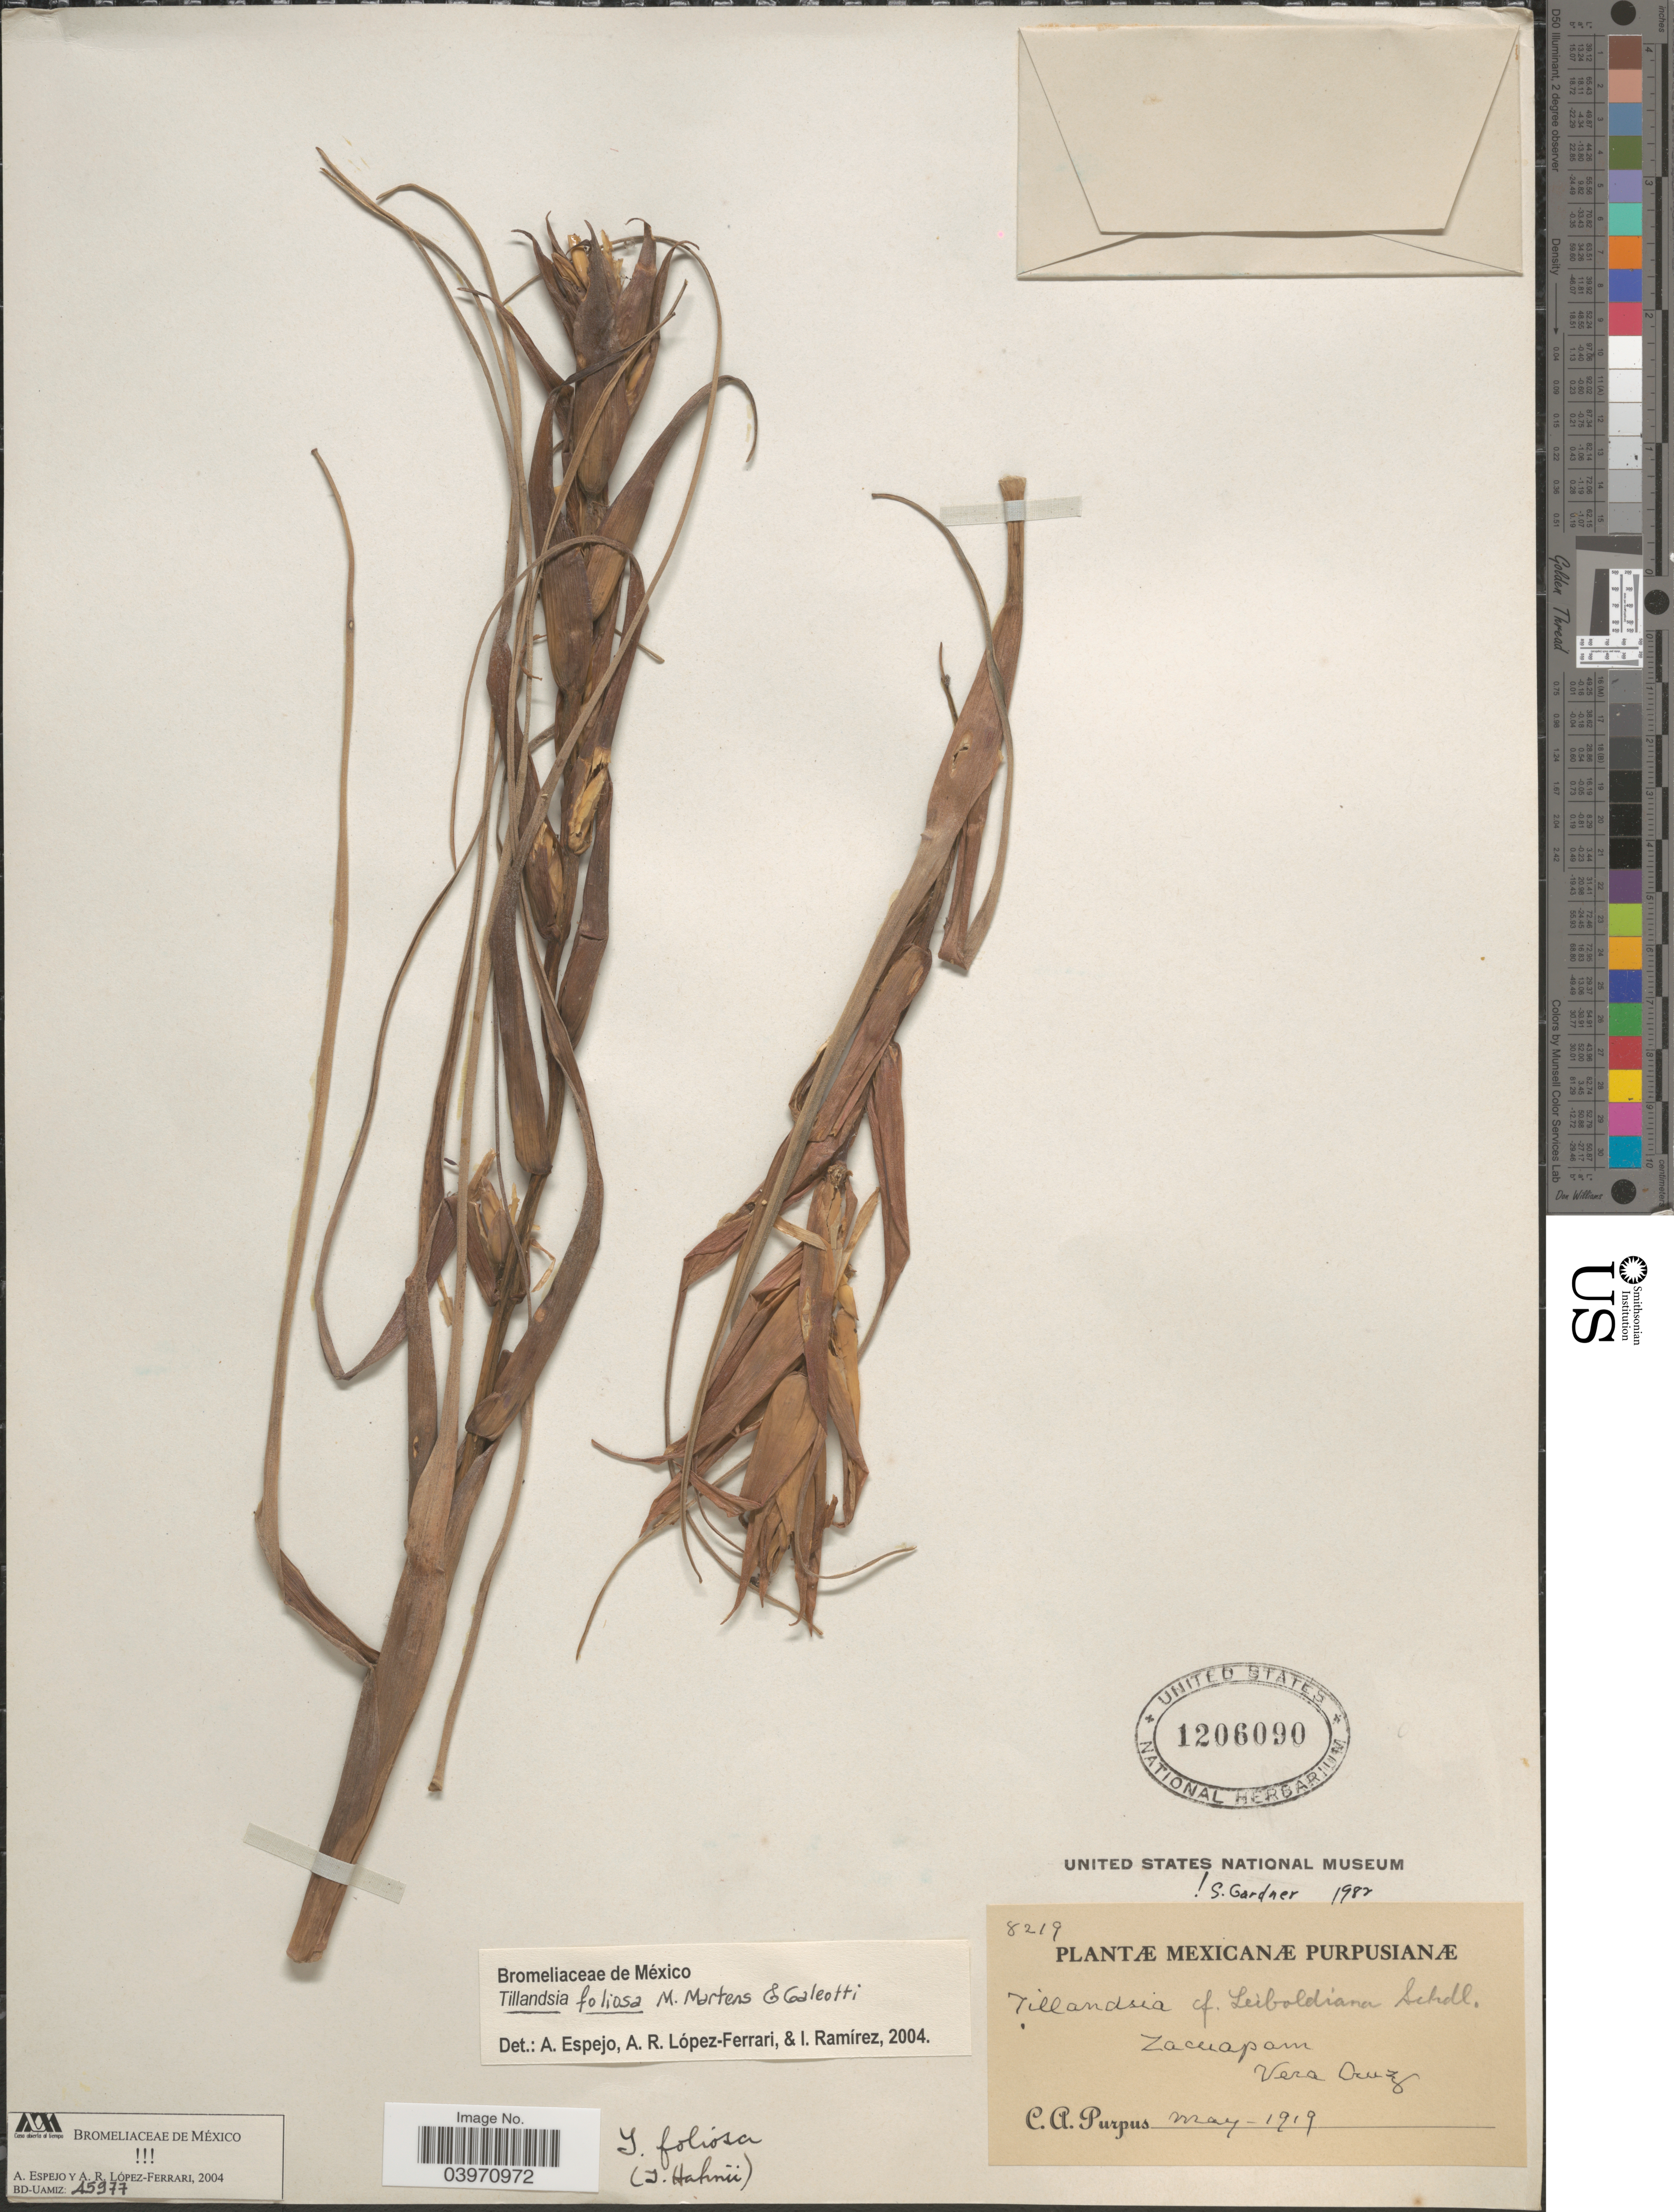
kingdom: Plantae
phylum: Tracheophyta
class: Liliopsida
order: Poales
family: Bromeliaceae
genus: Tillandsia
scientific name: Tillandsia foliosa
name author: M. Martens & Galeotti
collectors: C. A. Purpus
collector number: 8219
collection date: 1919-05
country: Mexico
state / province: Veracruz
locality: Zacuapan. Vera Cruz.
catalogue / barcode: US 1206090